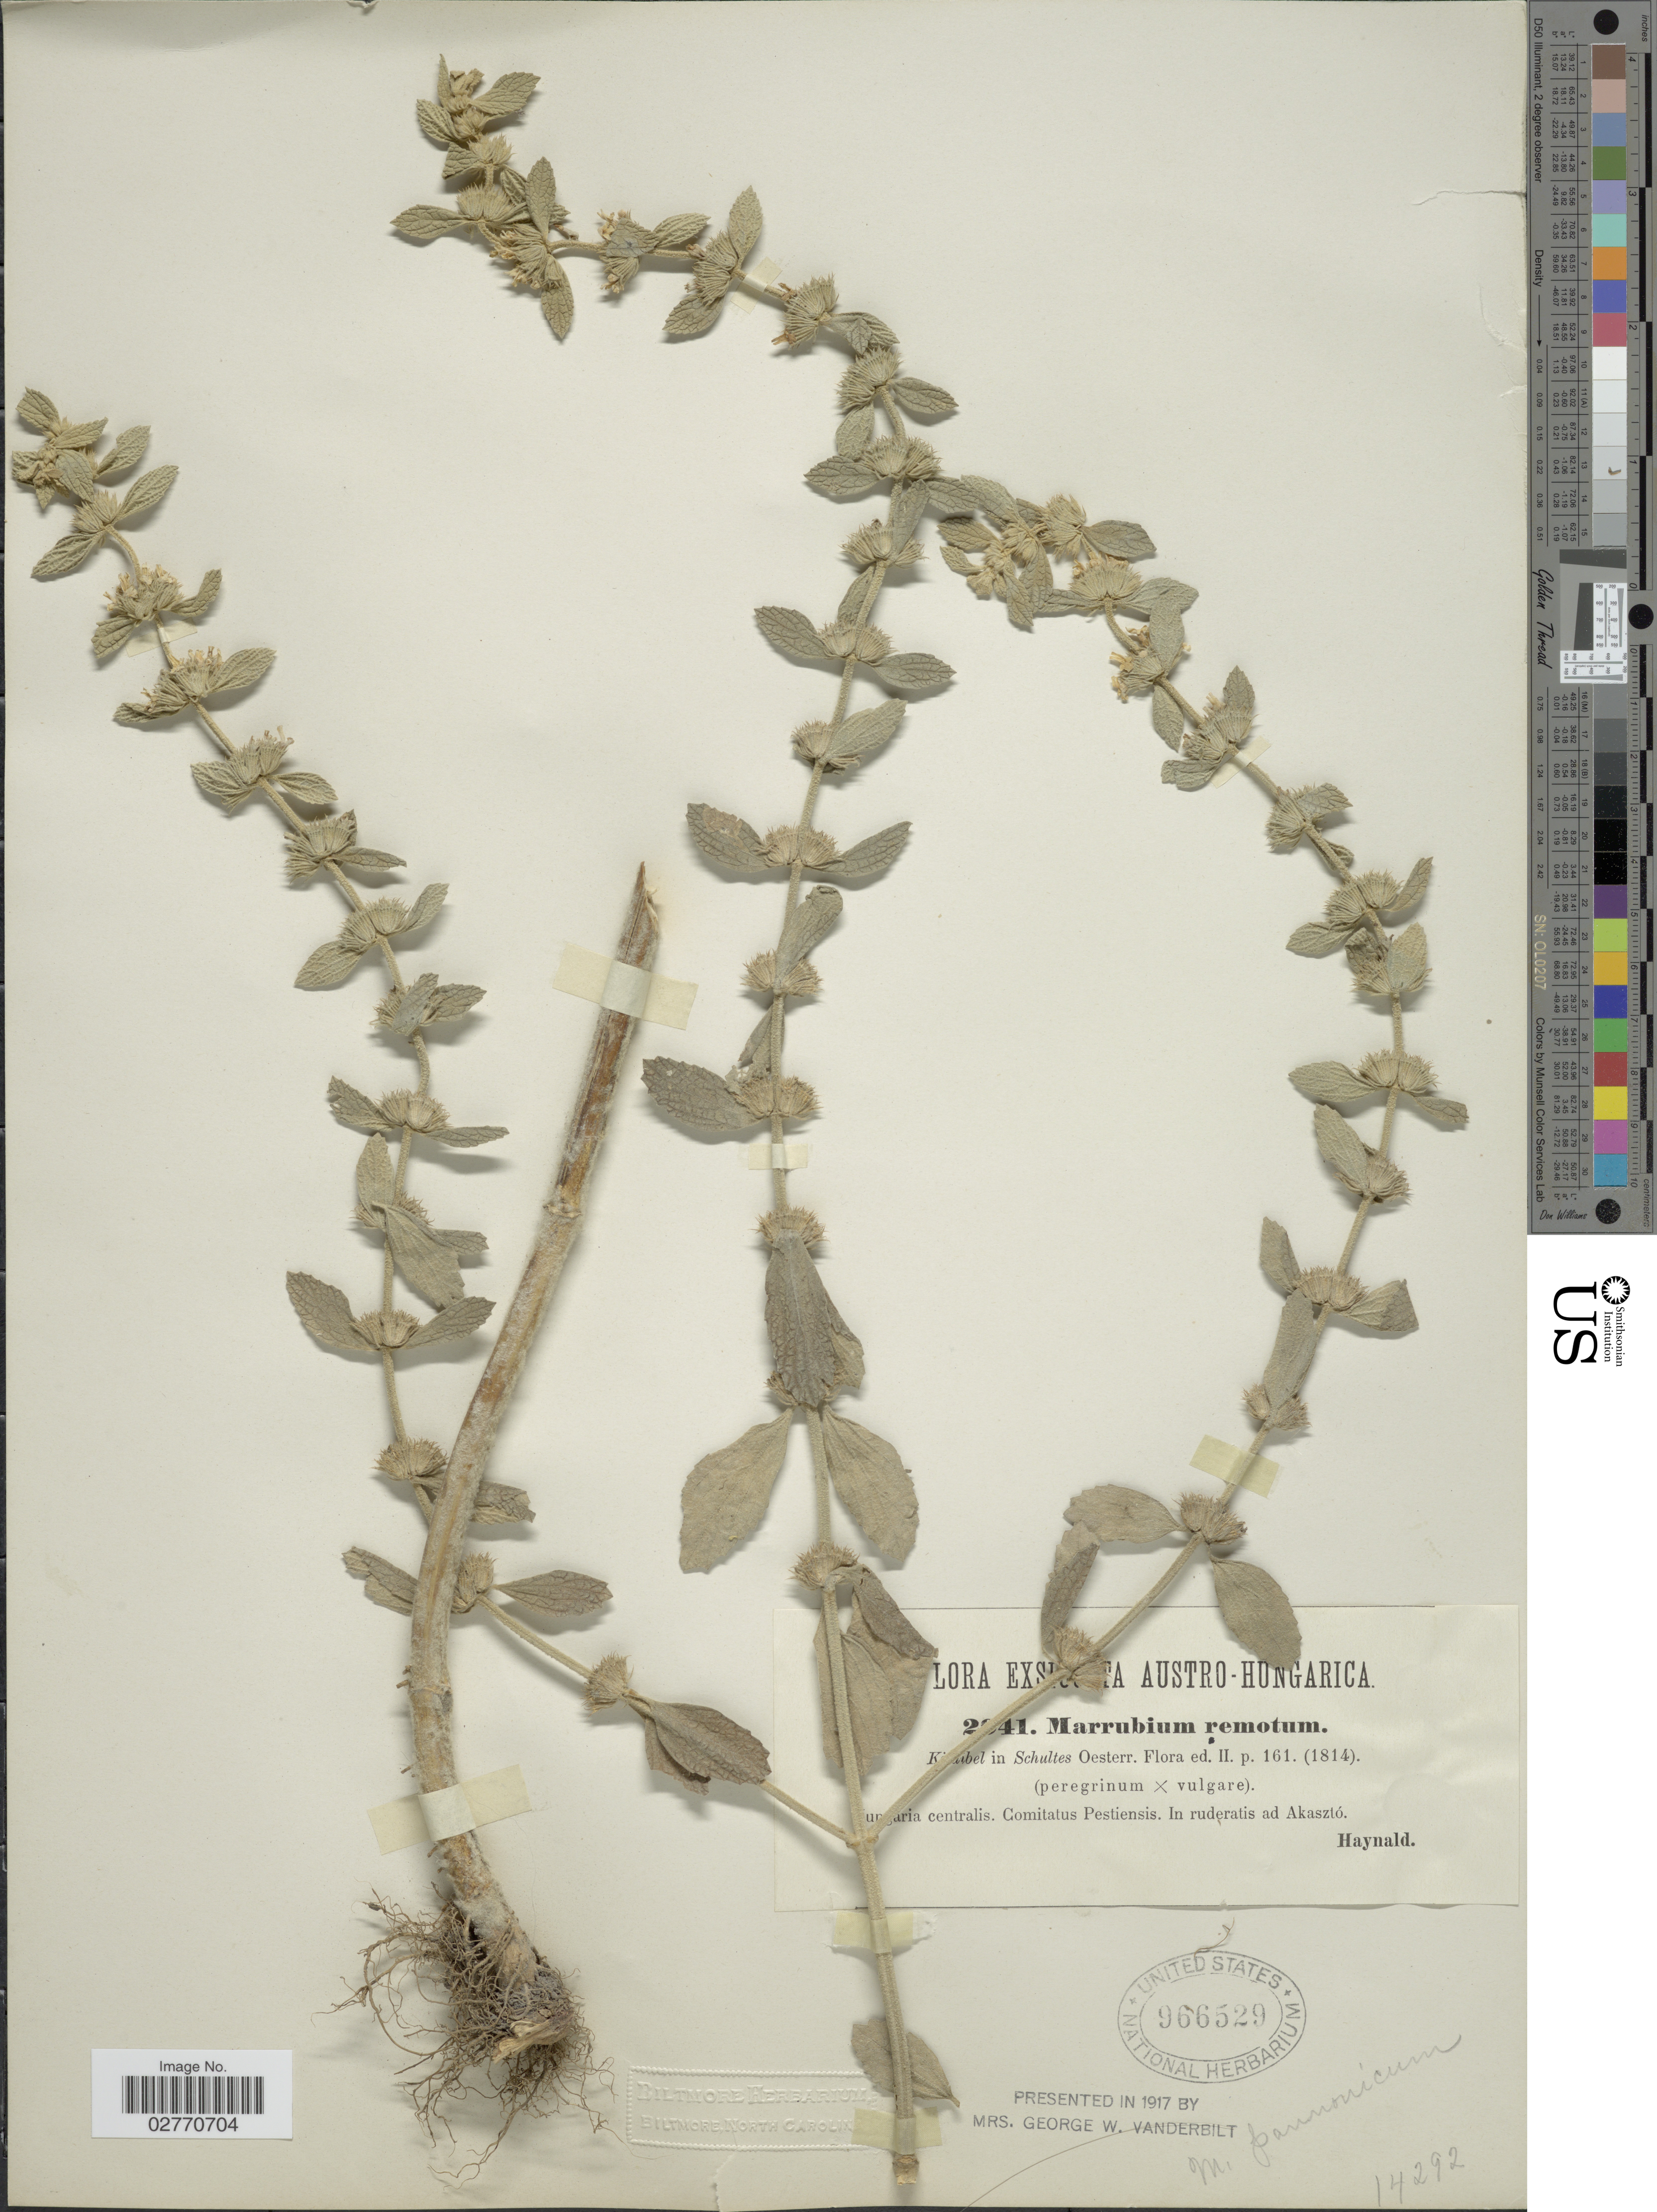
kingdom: Plantae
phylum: Tracheophyta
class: Magnoliopsida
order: Lamiales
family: Lamiaceae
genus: Marrubium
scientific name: Marrubium remotum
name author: Janka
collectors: -. Haynald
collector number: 2!41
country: Hungary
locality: Austro-Hungarica, [illegible text]un[illegible text]aria centralis, Comitatus Pestiensis. In ruderatis af Akasztó.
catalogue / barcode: US 966529